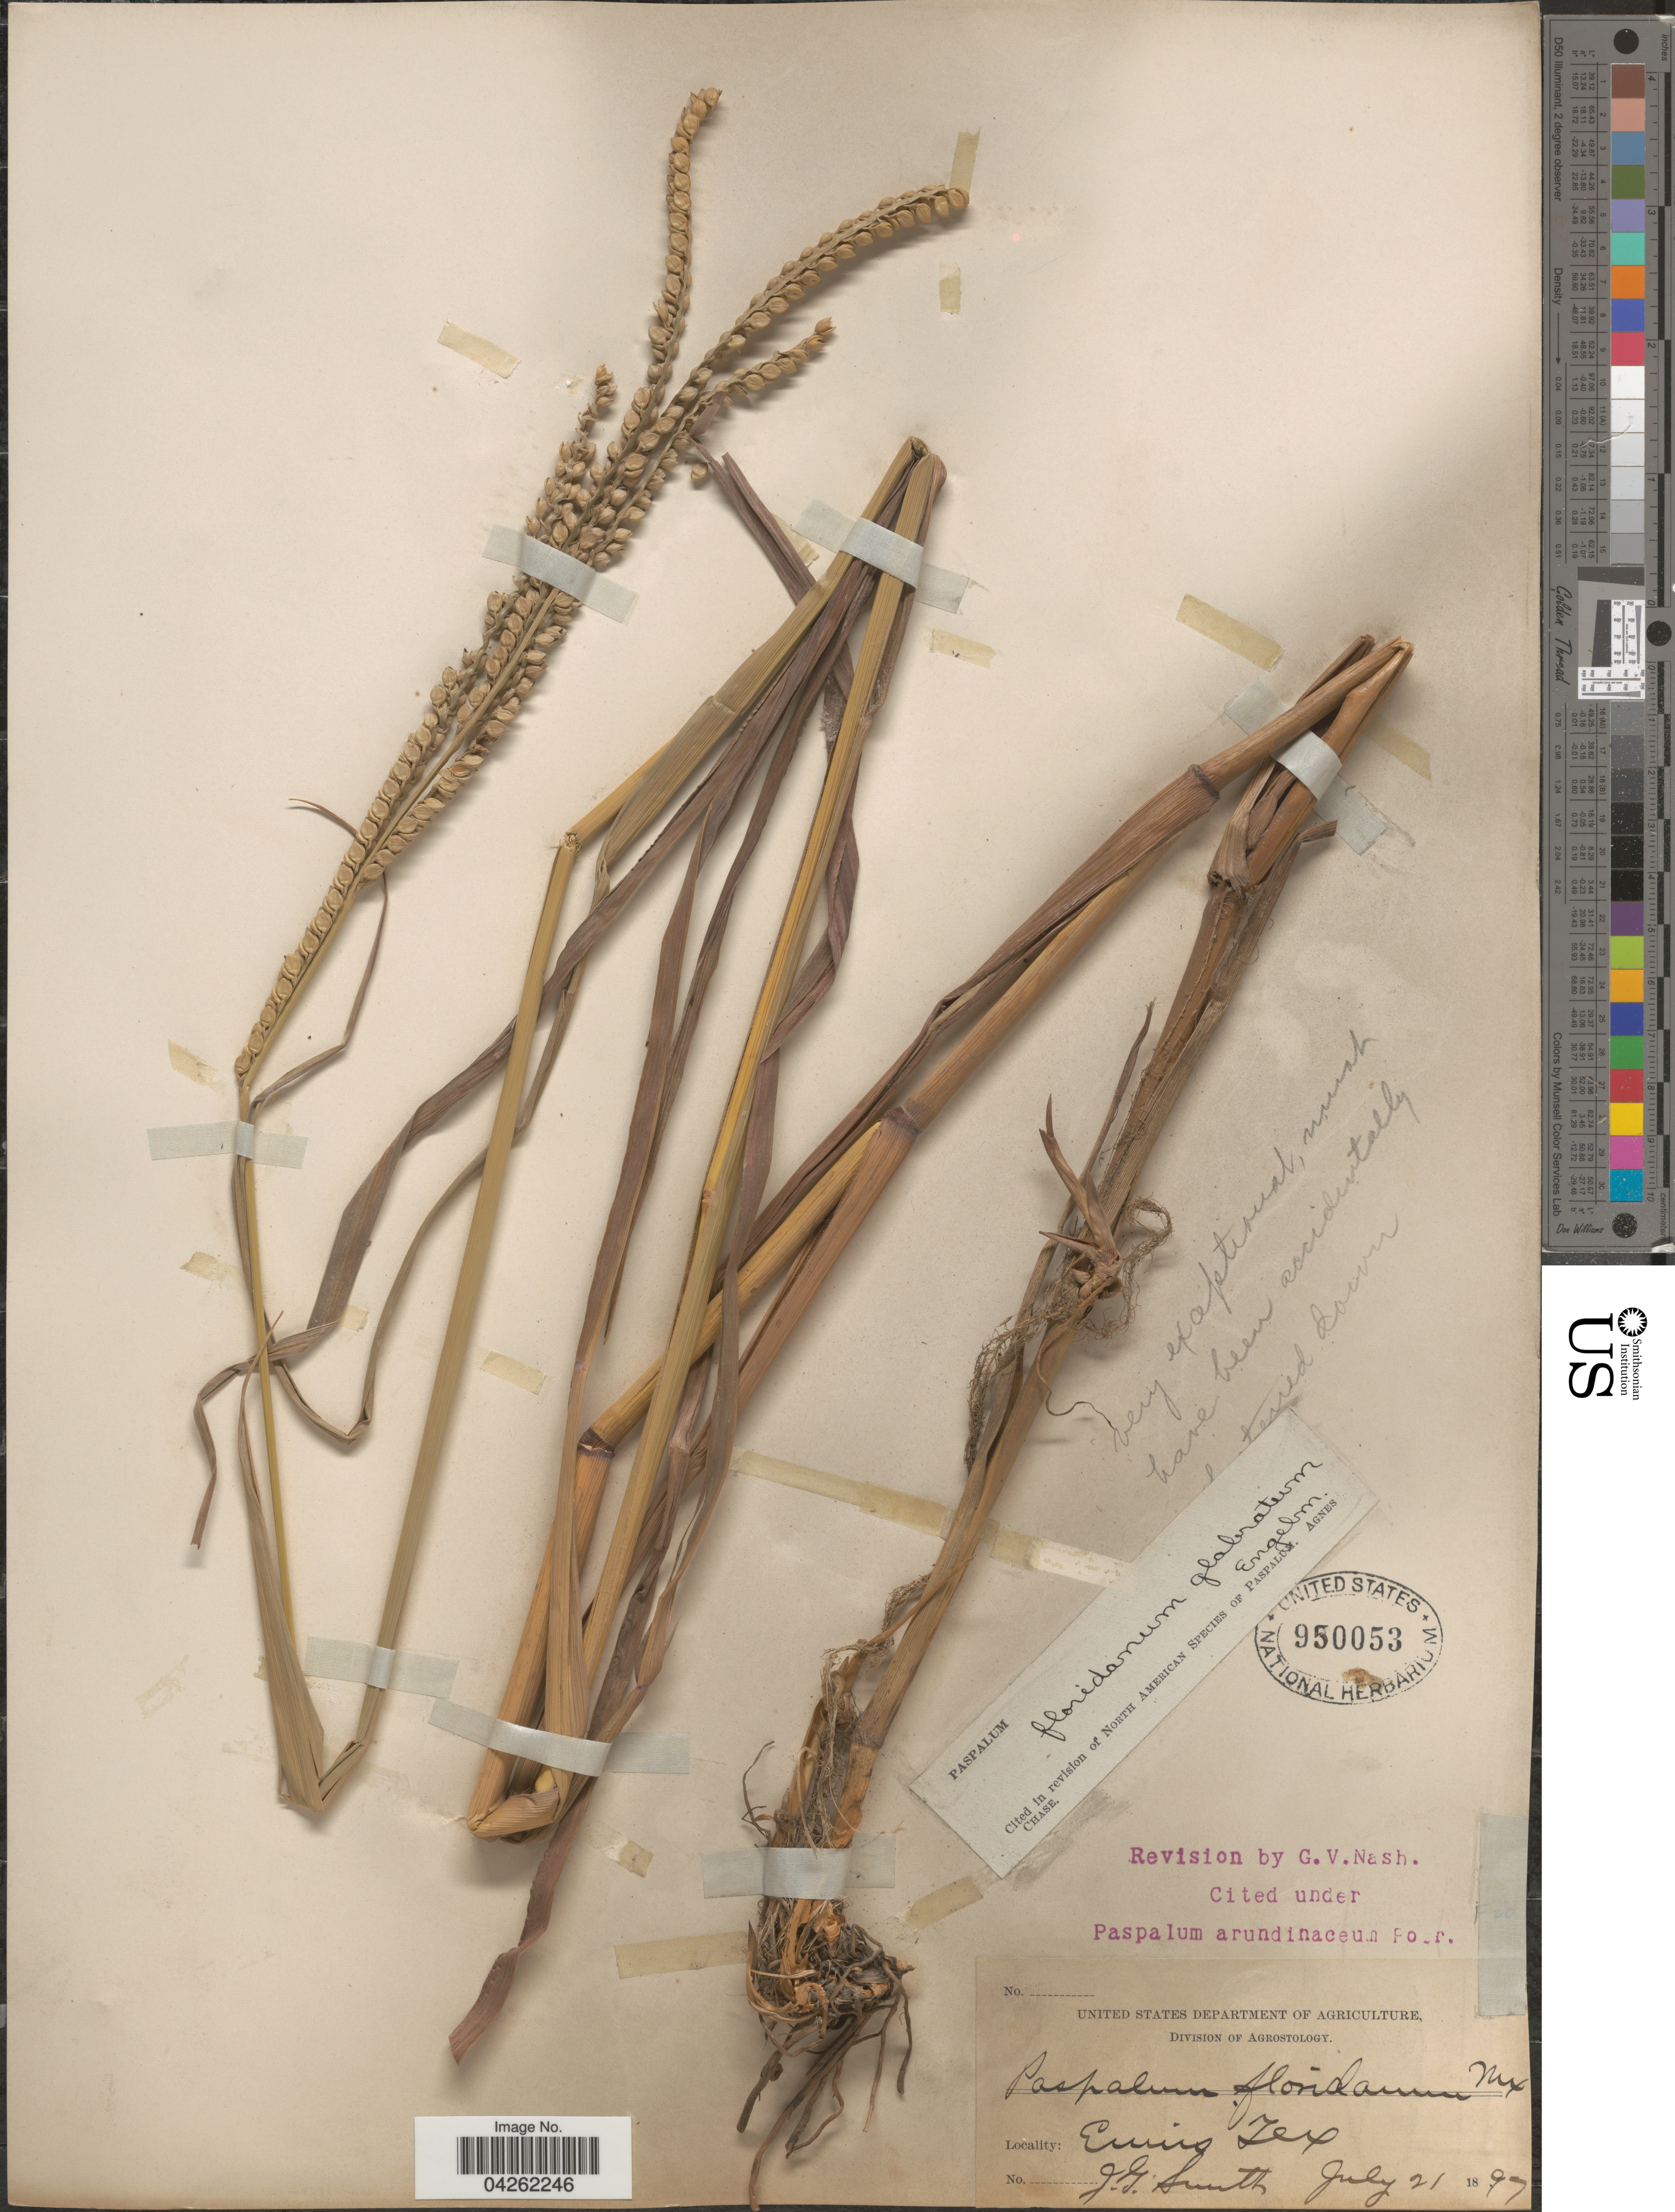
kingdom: Plantae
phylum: Tracheophyta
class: Liliopsida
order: Poales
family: Poaceae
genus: Paspalum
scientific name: Paspalum floridanum var. glabratum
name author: Engelm. ex Vasey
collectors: J. G. Smith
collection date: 1897-07-21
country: United States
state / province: Texas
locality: Ennis.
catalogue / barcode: US 950053